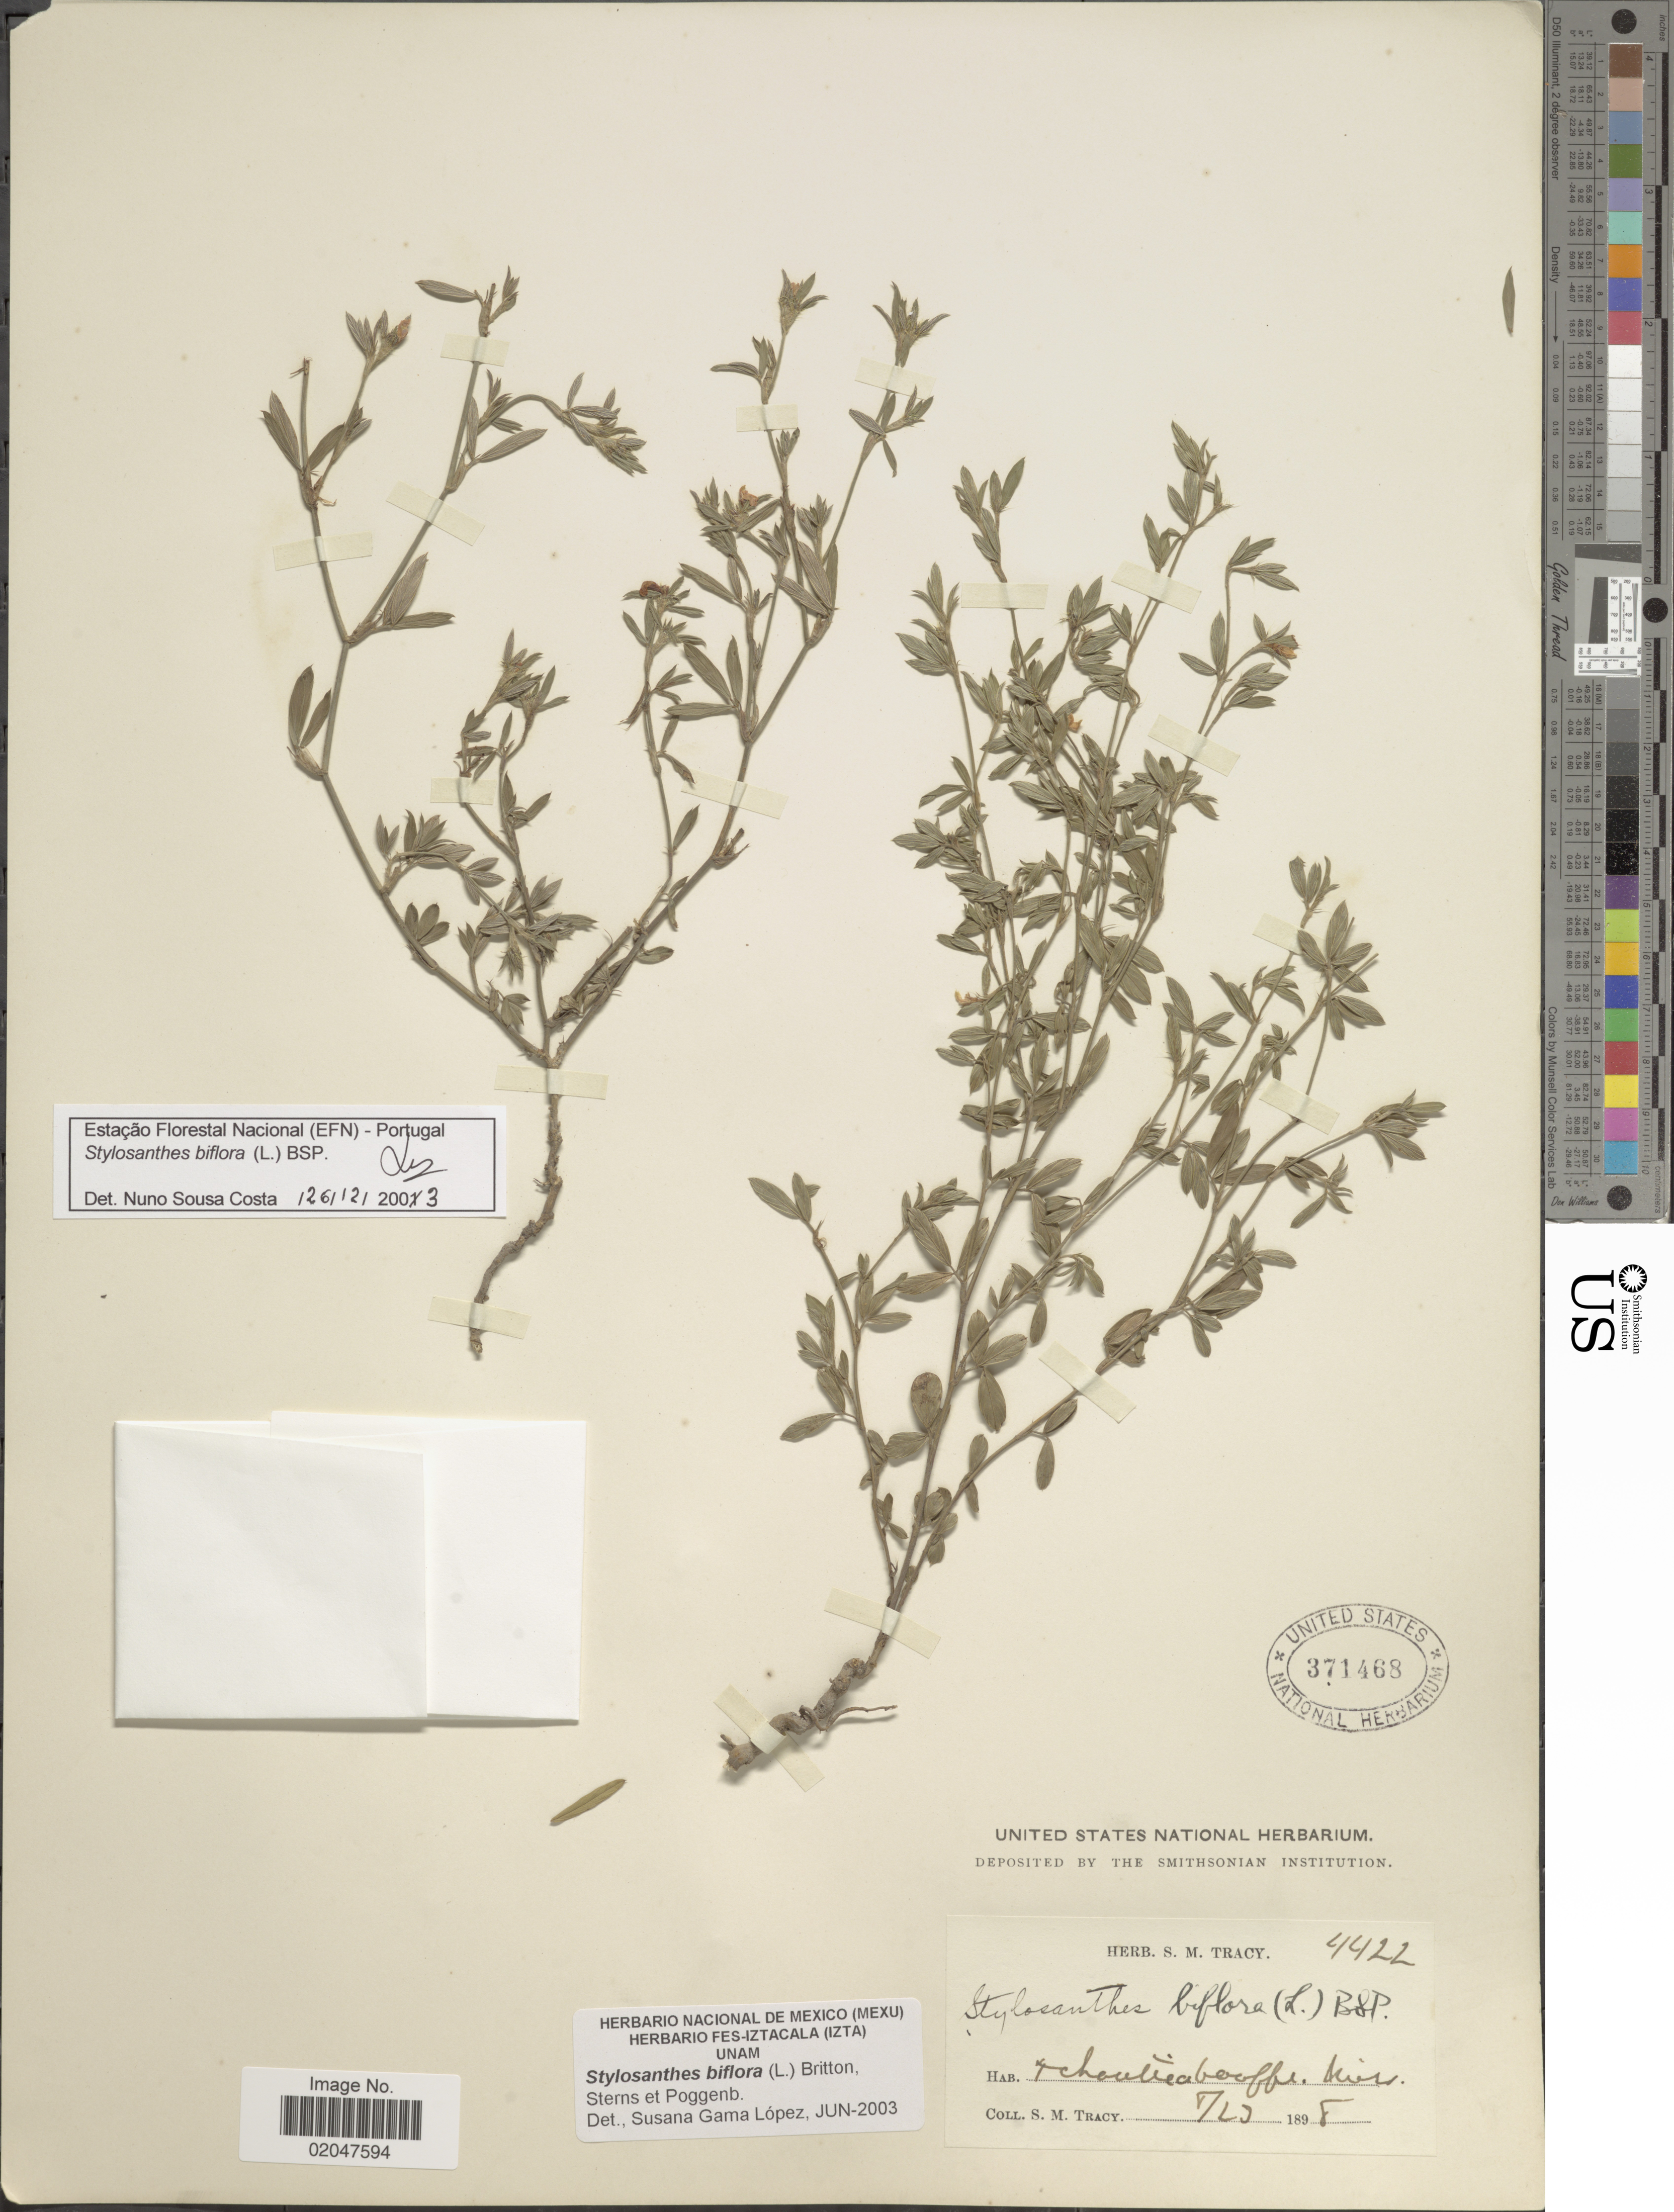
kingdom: Plantae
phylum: Tracheophyta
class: Magnoliopsida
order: Fabales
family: Fabaceae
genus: Stylosanthes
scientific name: Stylosanthes biflora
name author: (L.) Britton et al.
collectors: S. M. Tracy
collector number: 4422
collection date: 1898-08-23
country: United States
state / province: Mississippi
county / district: Harrison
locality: Tchoutacabouffa, Miss.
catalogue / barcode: US 371468